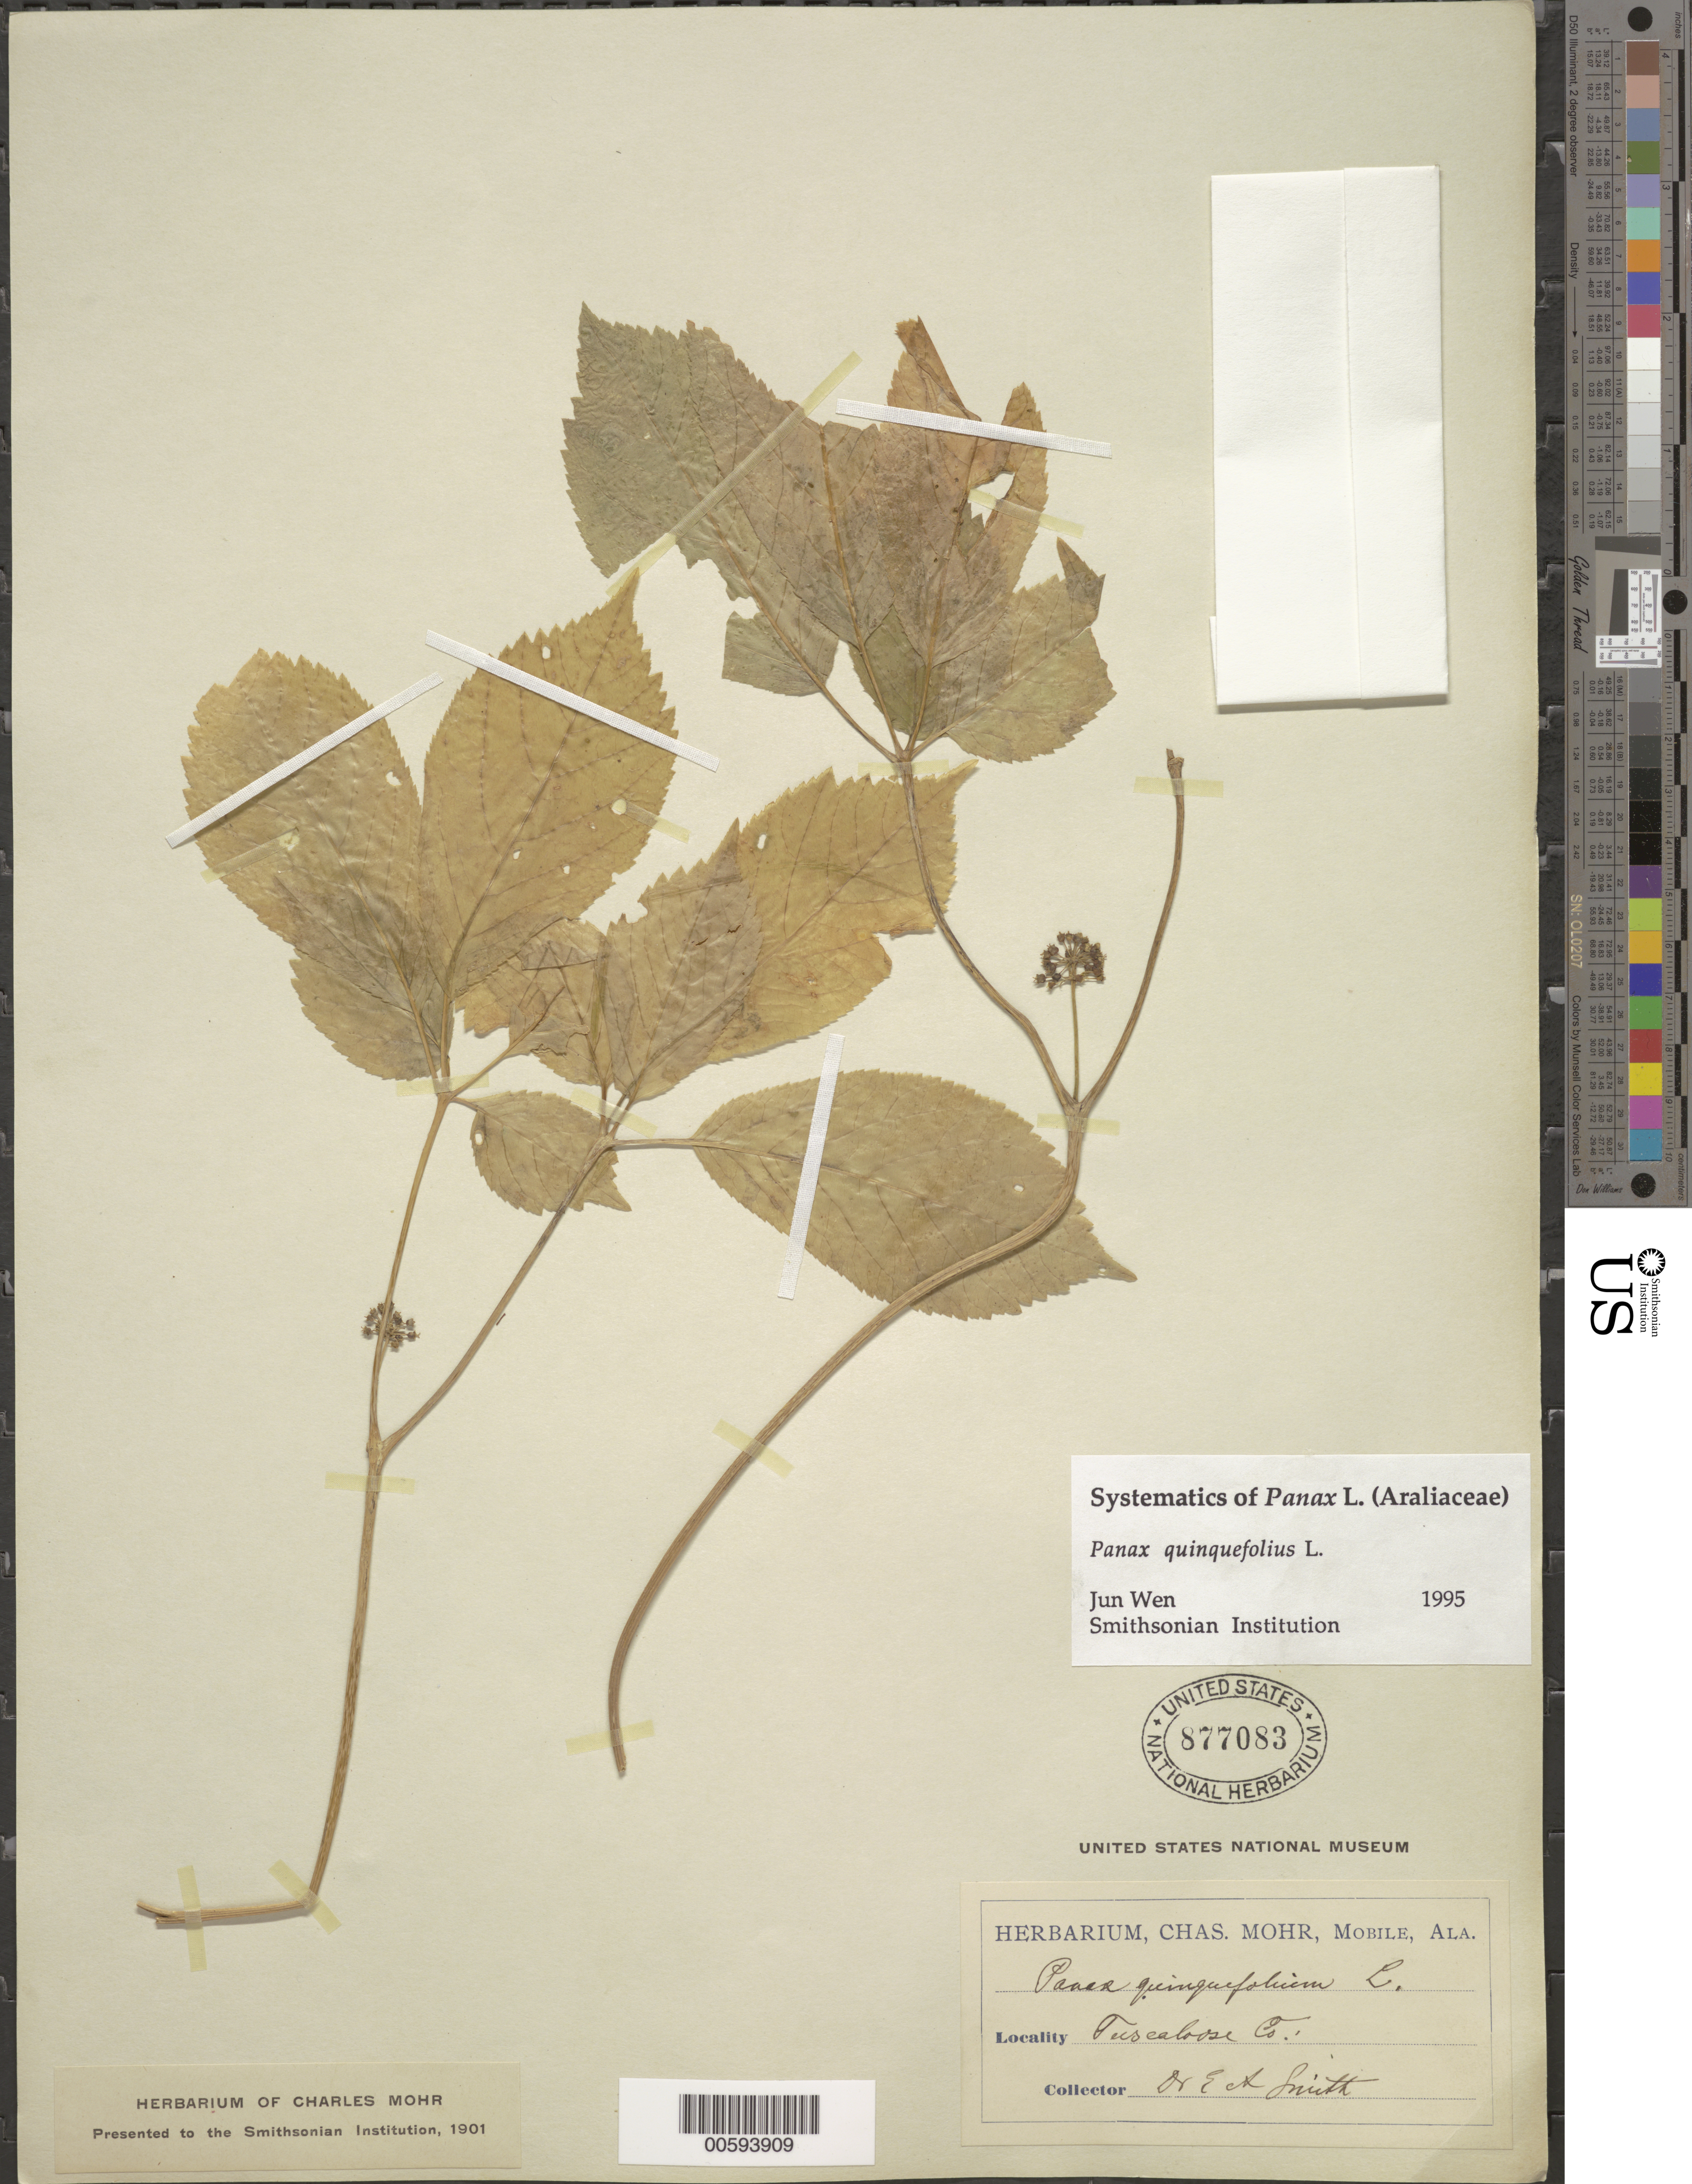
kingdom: Plantae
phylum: Tracheophyta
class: Magnoliopsida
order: Apiales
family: Araliaceae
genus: Panax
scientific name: Panax quinquefolius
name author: L.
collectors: E. A. Smith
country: United States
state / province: Alabama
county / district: Tuscaloosa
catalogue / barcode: US 877083